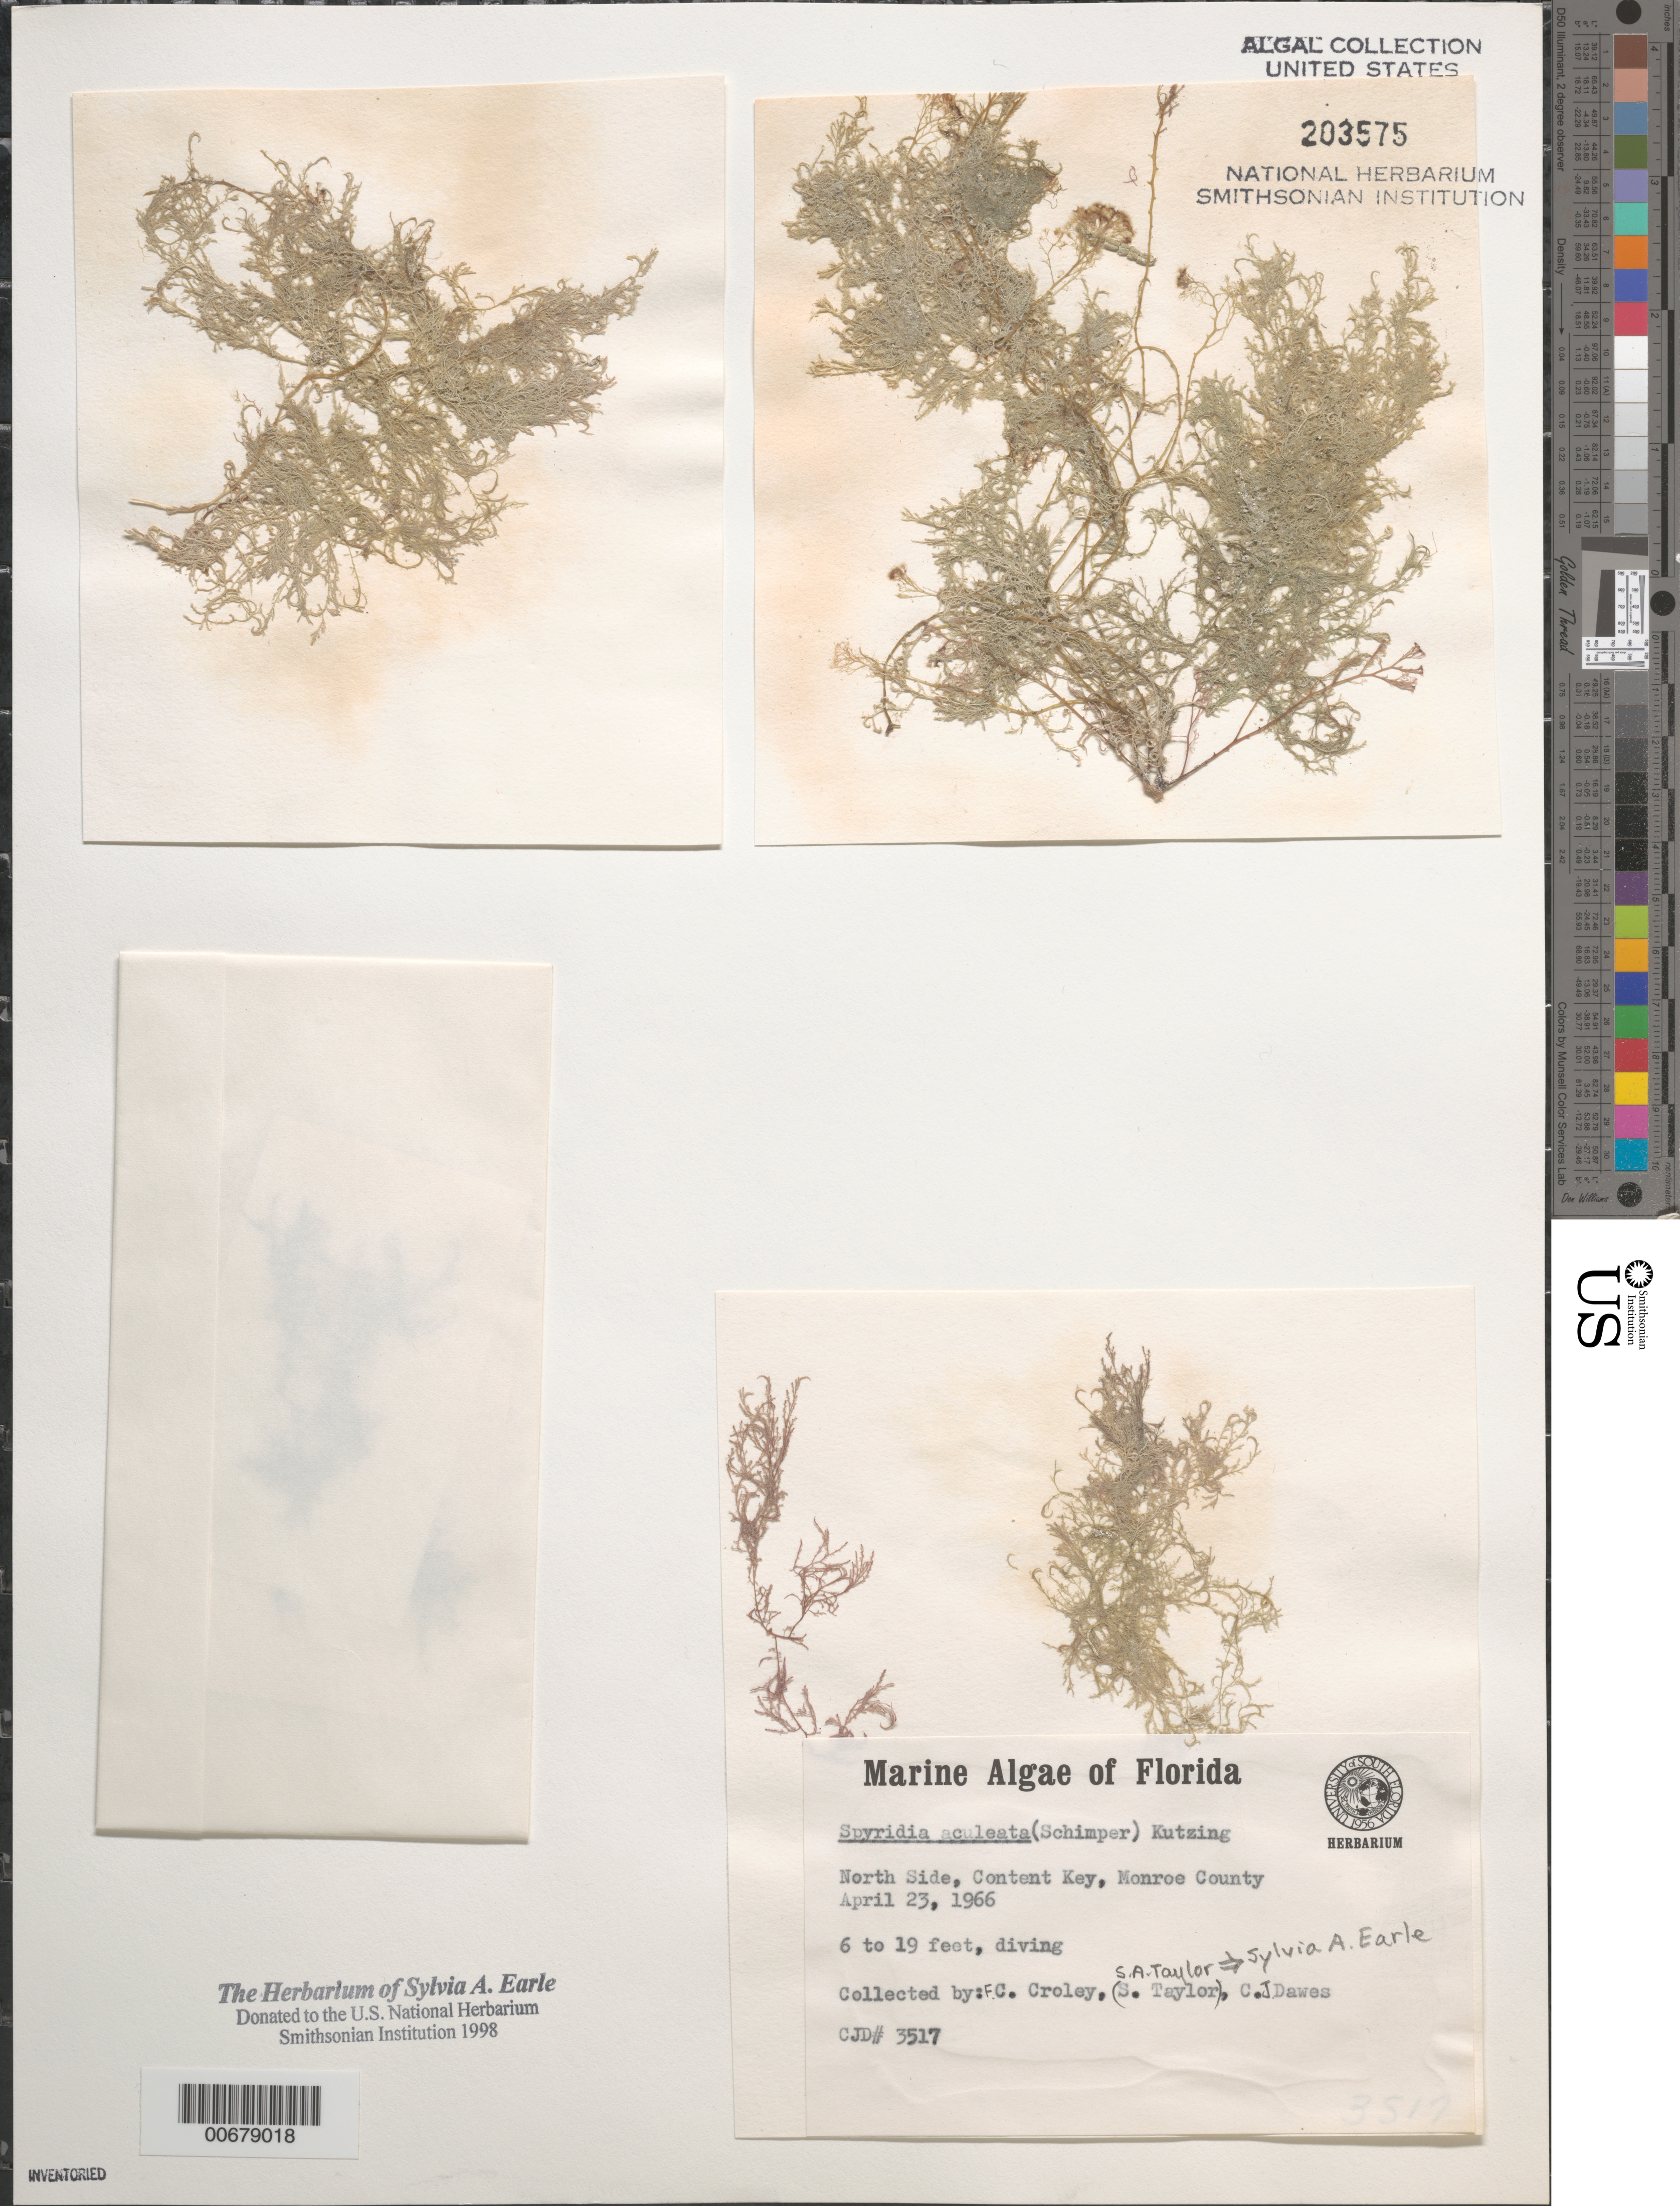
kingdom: Plantae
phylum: Rhodophyta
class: Florideophyceae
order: Ceramiales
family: Spyridiaceae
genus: Spyridia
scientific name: Spyridia aculeata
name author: (C. Agardh ex Decne.) Kütz.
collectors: F. C. Croley, S. A. Earle & C. Dawes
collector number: CJD 3517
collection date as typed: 23 Apr 1966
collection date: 1966-04-23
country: United States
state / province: Florida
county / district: Monroe County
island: Content Keys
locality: North side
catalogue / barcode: US 203575